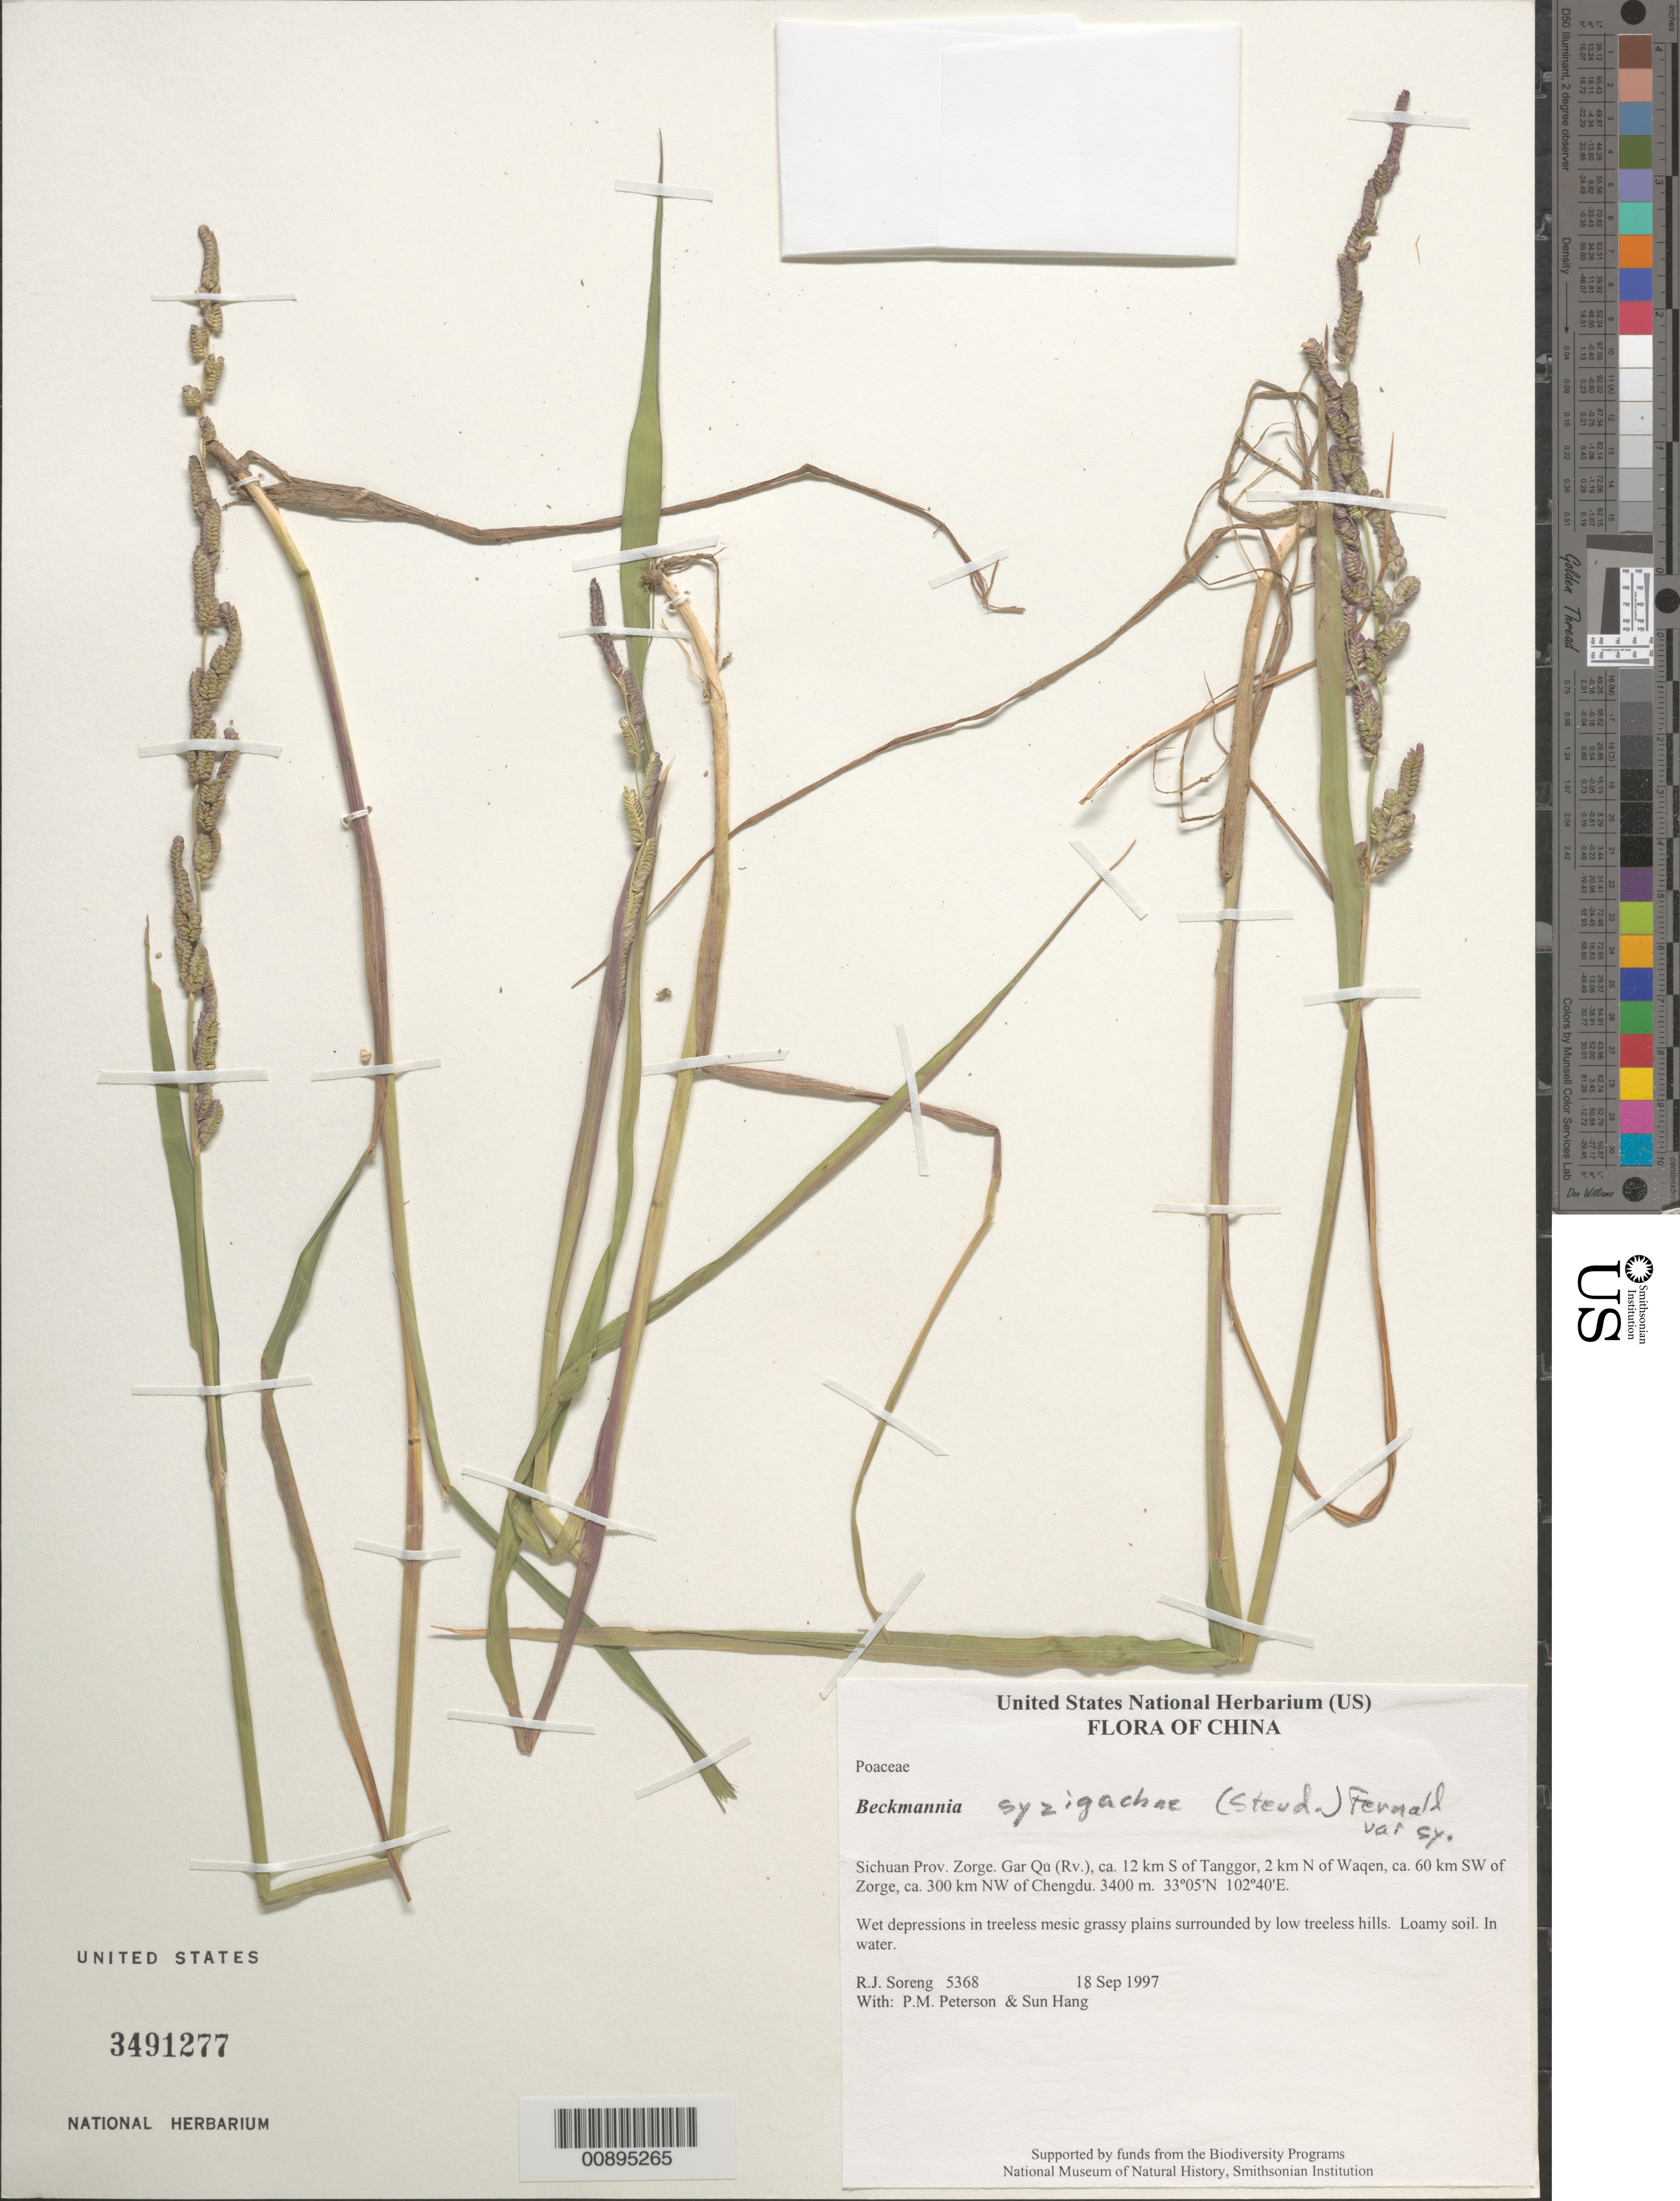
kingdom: Plantae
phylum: Tracheophyta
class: Liliopsida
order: Poales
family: Poaceae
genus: Beckmannia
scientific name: Beckmannia syzigachne var. syzigachne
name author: (Steud.) Fernald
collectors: R. J. Soreng, P. M. Peterson & Sun Hang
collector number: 5368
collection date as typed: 18 Sep 1997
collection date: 1997-09-18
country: China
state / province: Sichuan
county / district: Zorge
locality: Gar Qu (Rv.), ca. 12 km S of Tanggor, 2 km N of Waqen, ca. 60 km SW of Zorge, ca. 300 km NW of Chengdu.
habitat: Wet depressions in treeless mesic grassy plains surrounded by low treeless hills. Loamy soil.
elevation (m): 3400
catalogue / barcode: US 3491277